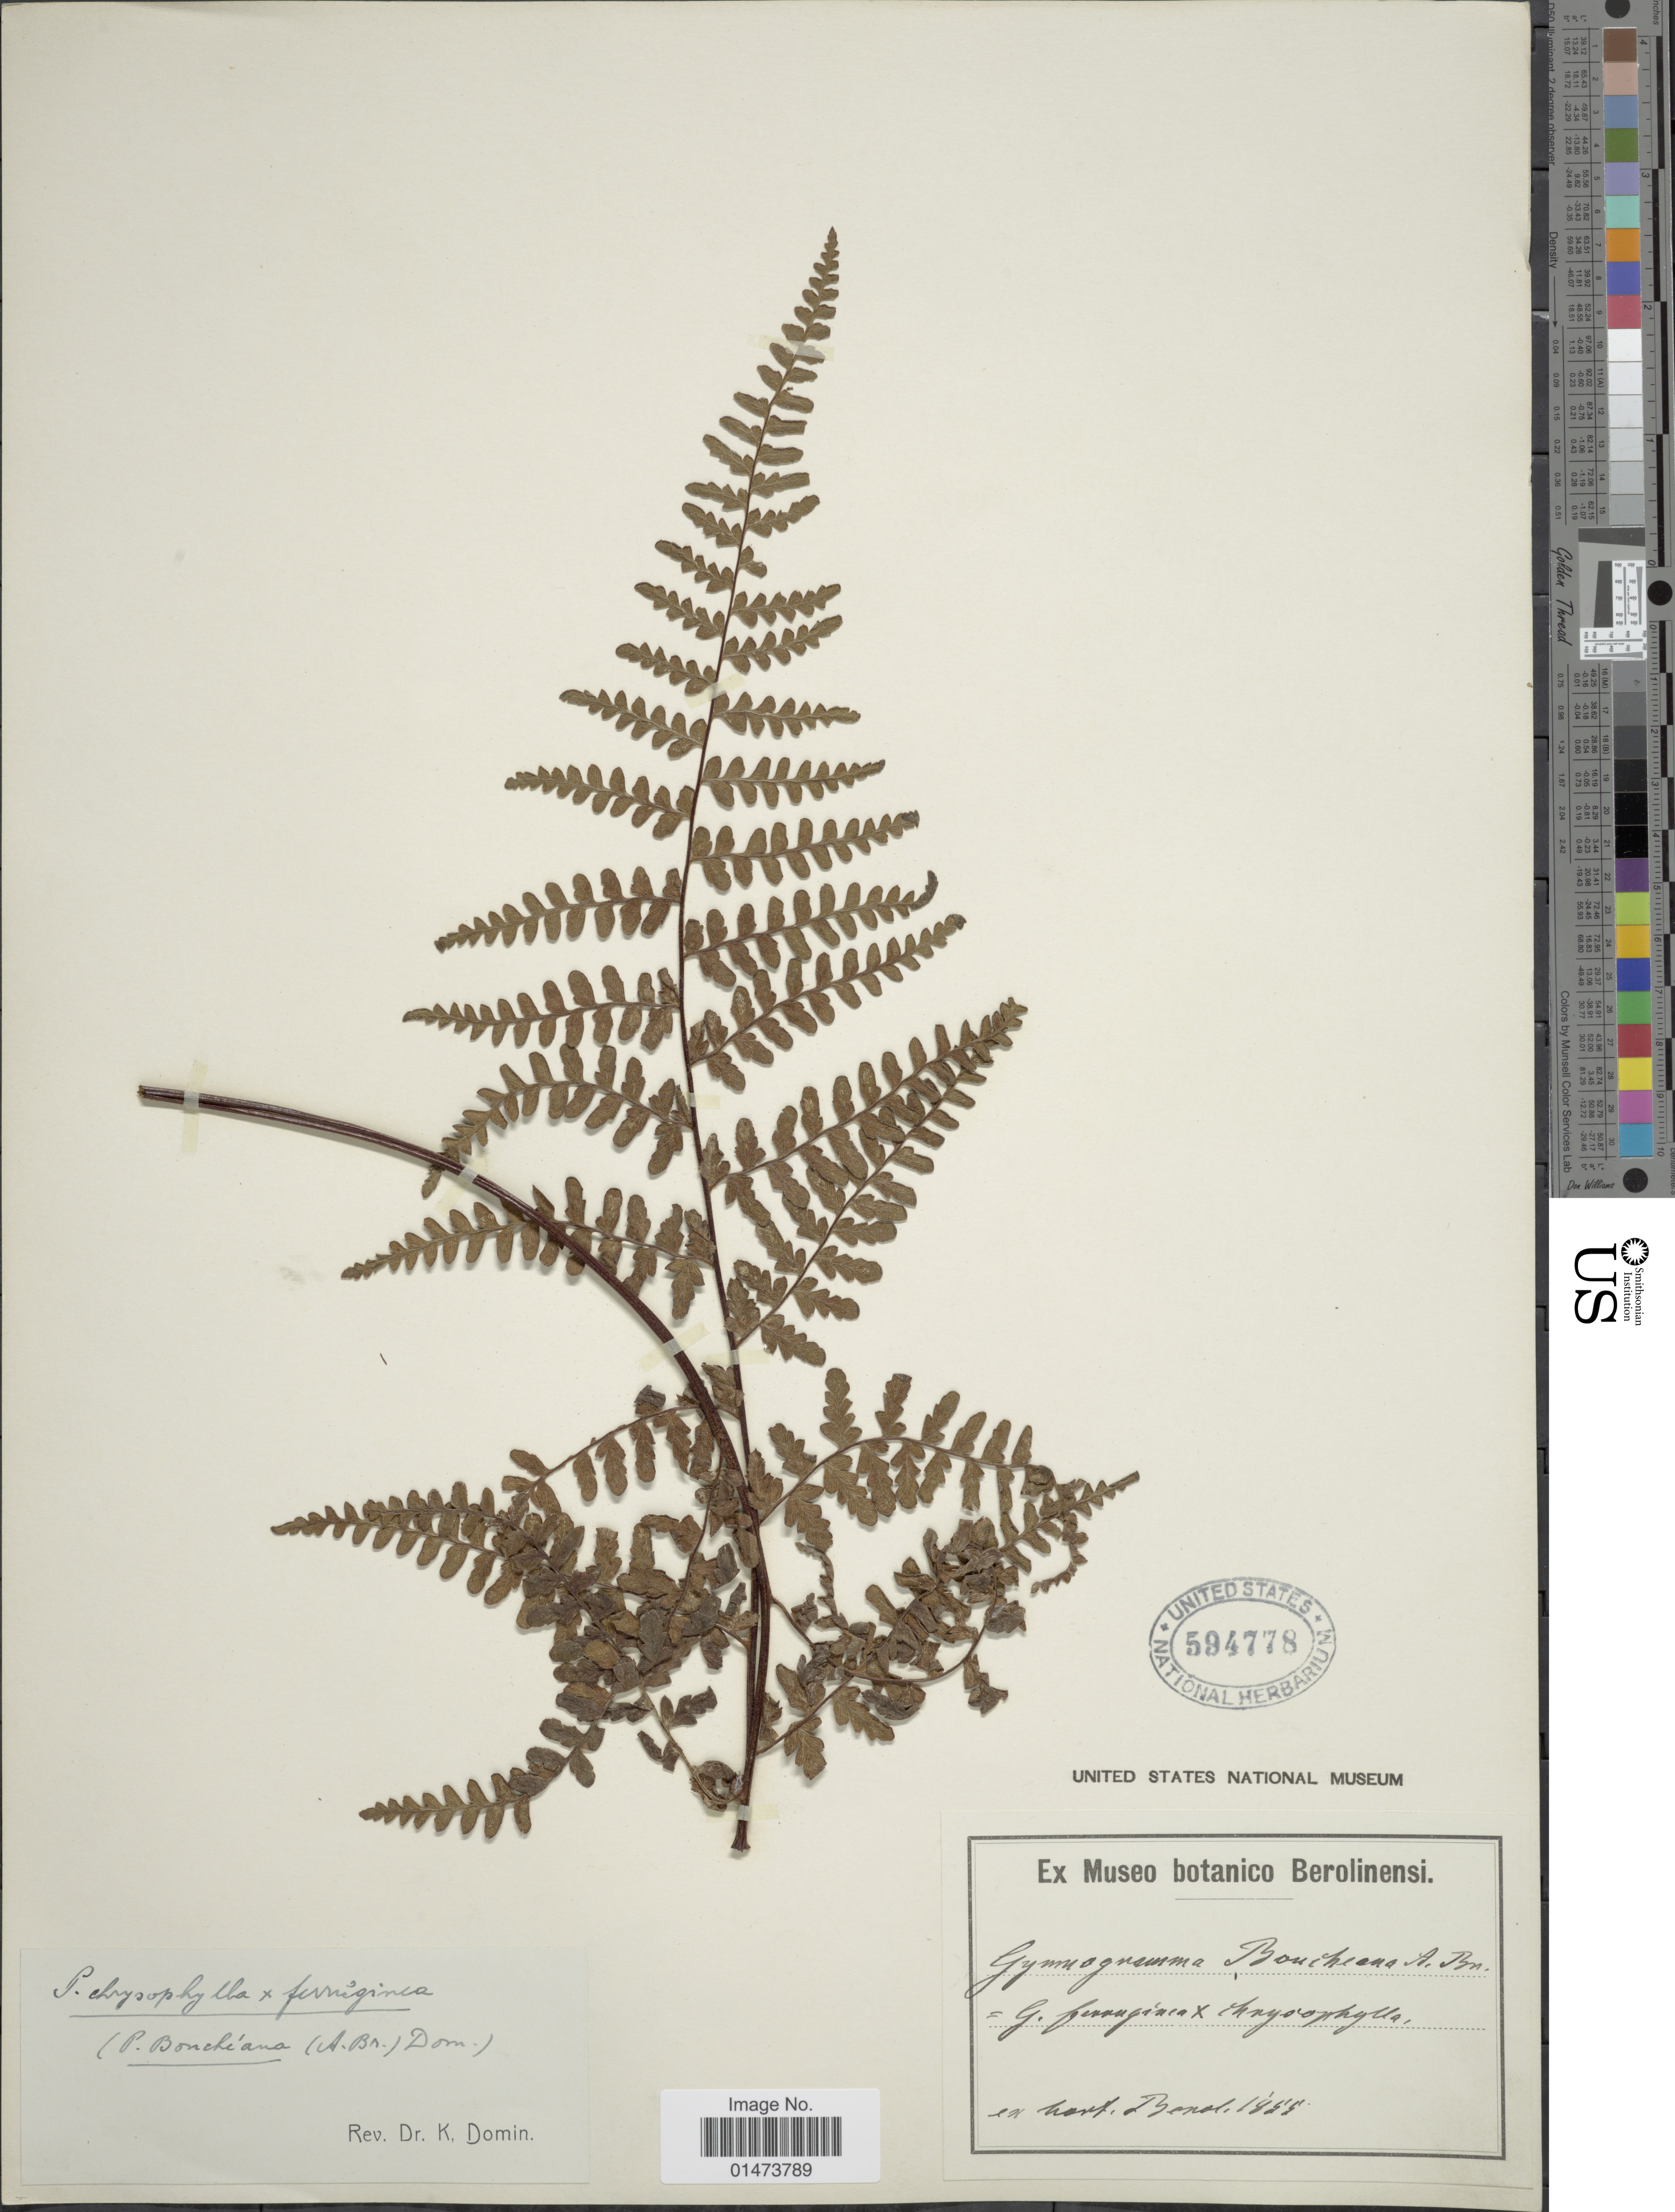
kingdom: Plantae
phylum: Tracheophyta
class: Polypodiopsida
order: Polypodiales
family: Pteridaceae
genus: Pityrogramma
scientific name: Pityrogramma boucheana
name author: Domin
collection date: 1855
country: Germany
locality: Ex hort. Berol.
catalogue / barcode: US 594778